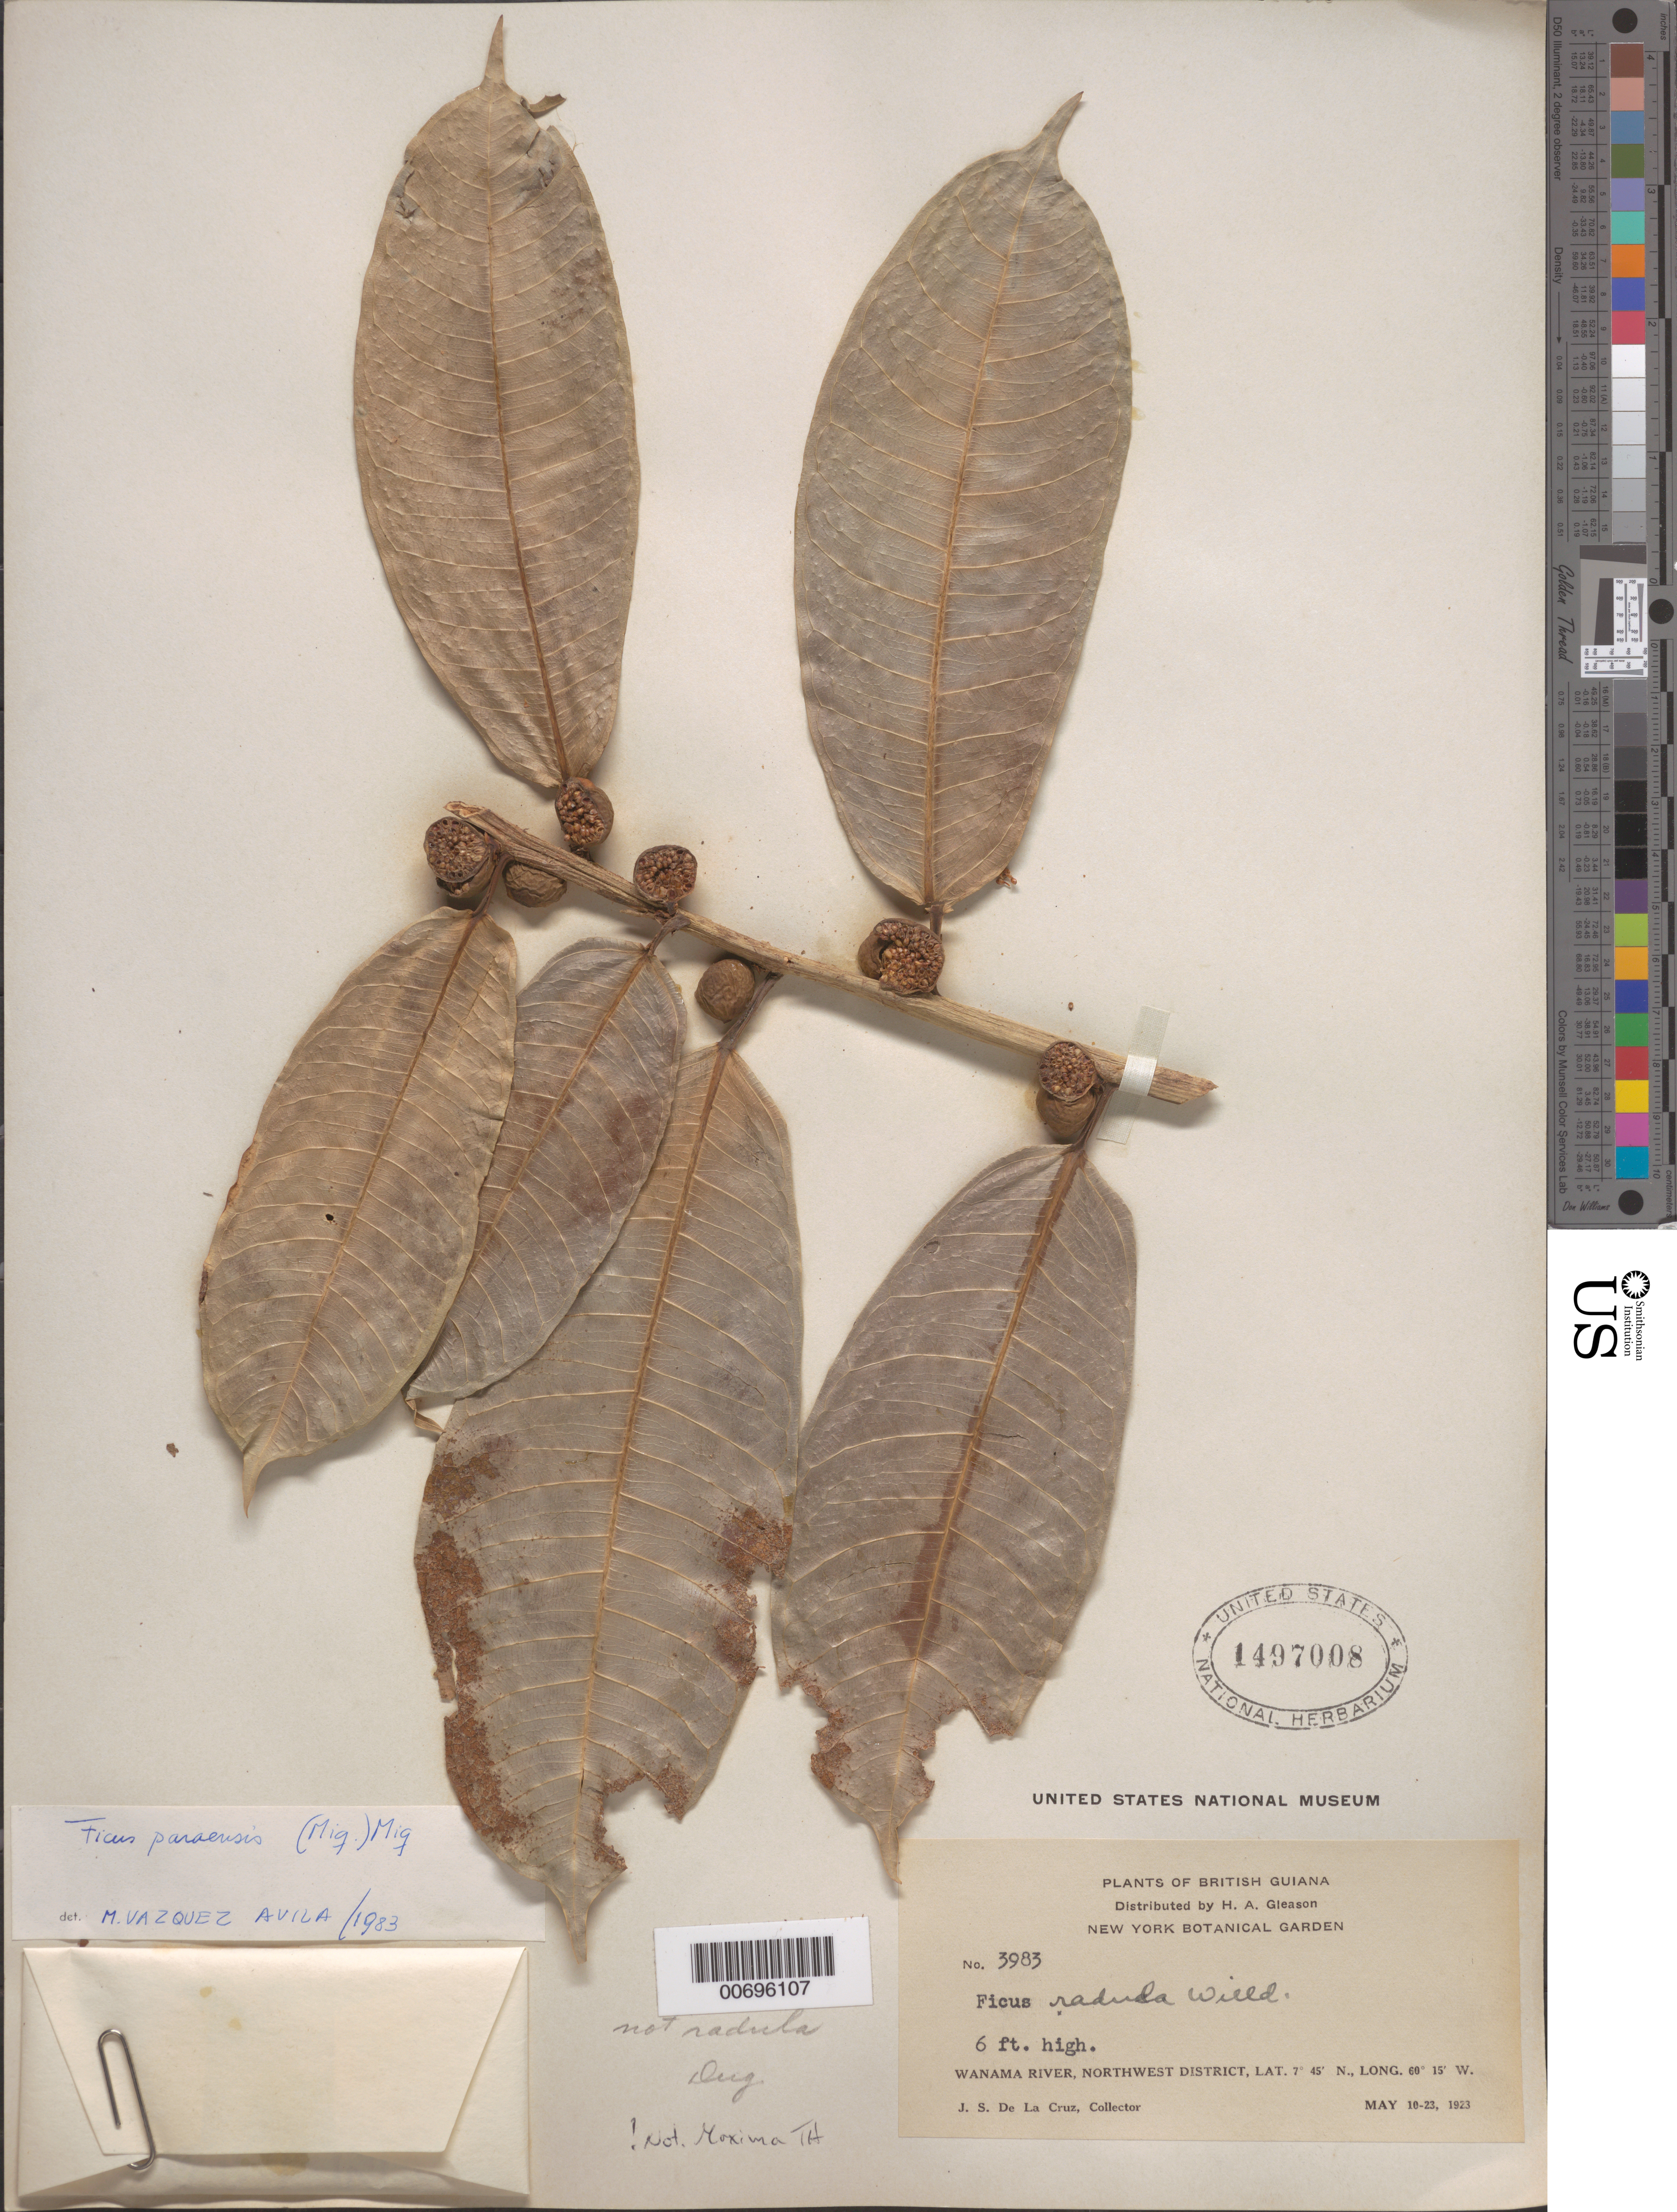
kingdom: Plantae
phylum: Tracheophyta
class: Magnoliopsida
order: Rosales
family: Moraceae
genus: Ficus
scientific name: Ficus paraensis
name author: (Miq.) Miq.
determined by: Vázquez A., M. D.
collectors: J. S. de la Cruz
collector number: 3983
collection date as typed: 10-May-23 to 23-May-23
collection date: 1923-05-10/1923-05-23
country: Guyana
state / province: Barima-Waini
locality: Wanama R., NW District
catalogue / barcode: US 1497008